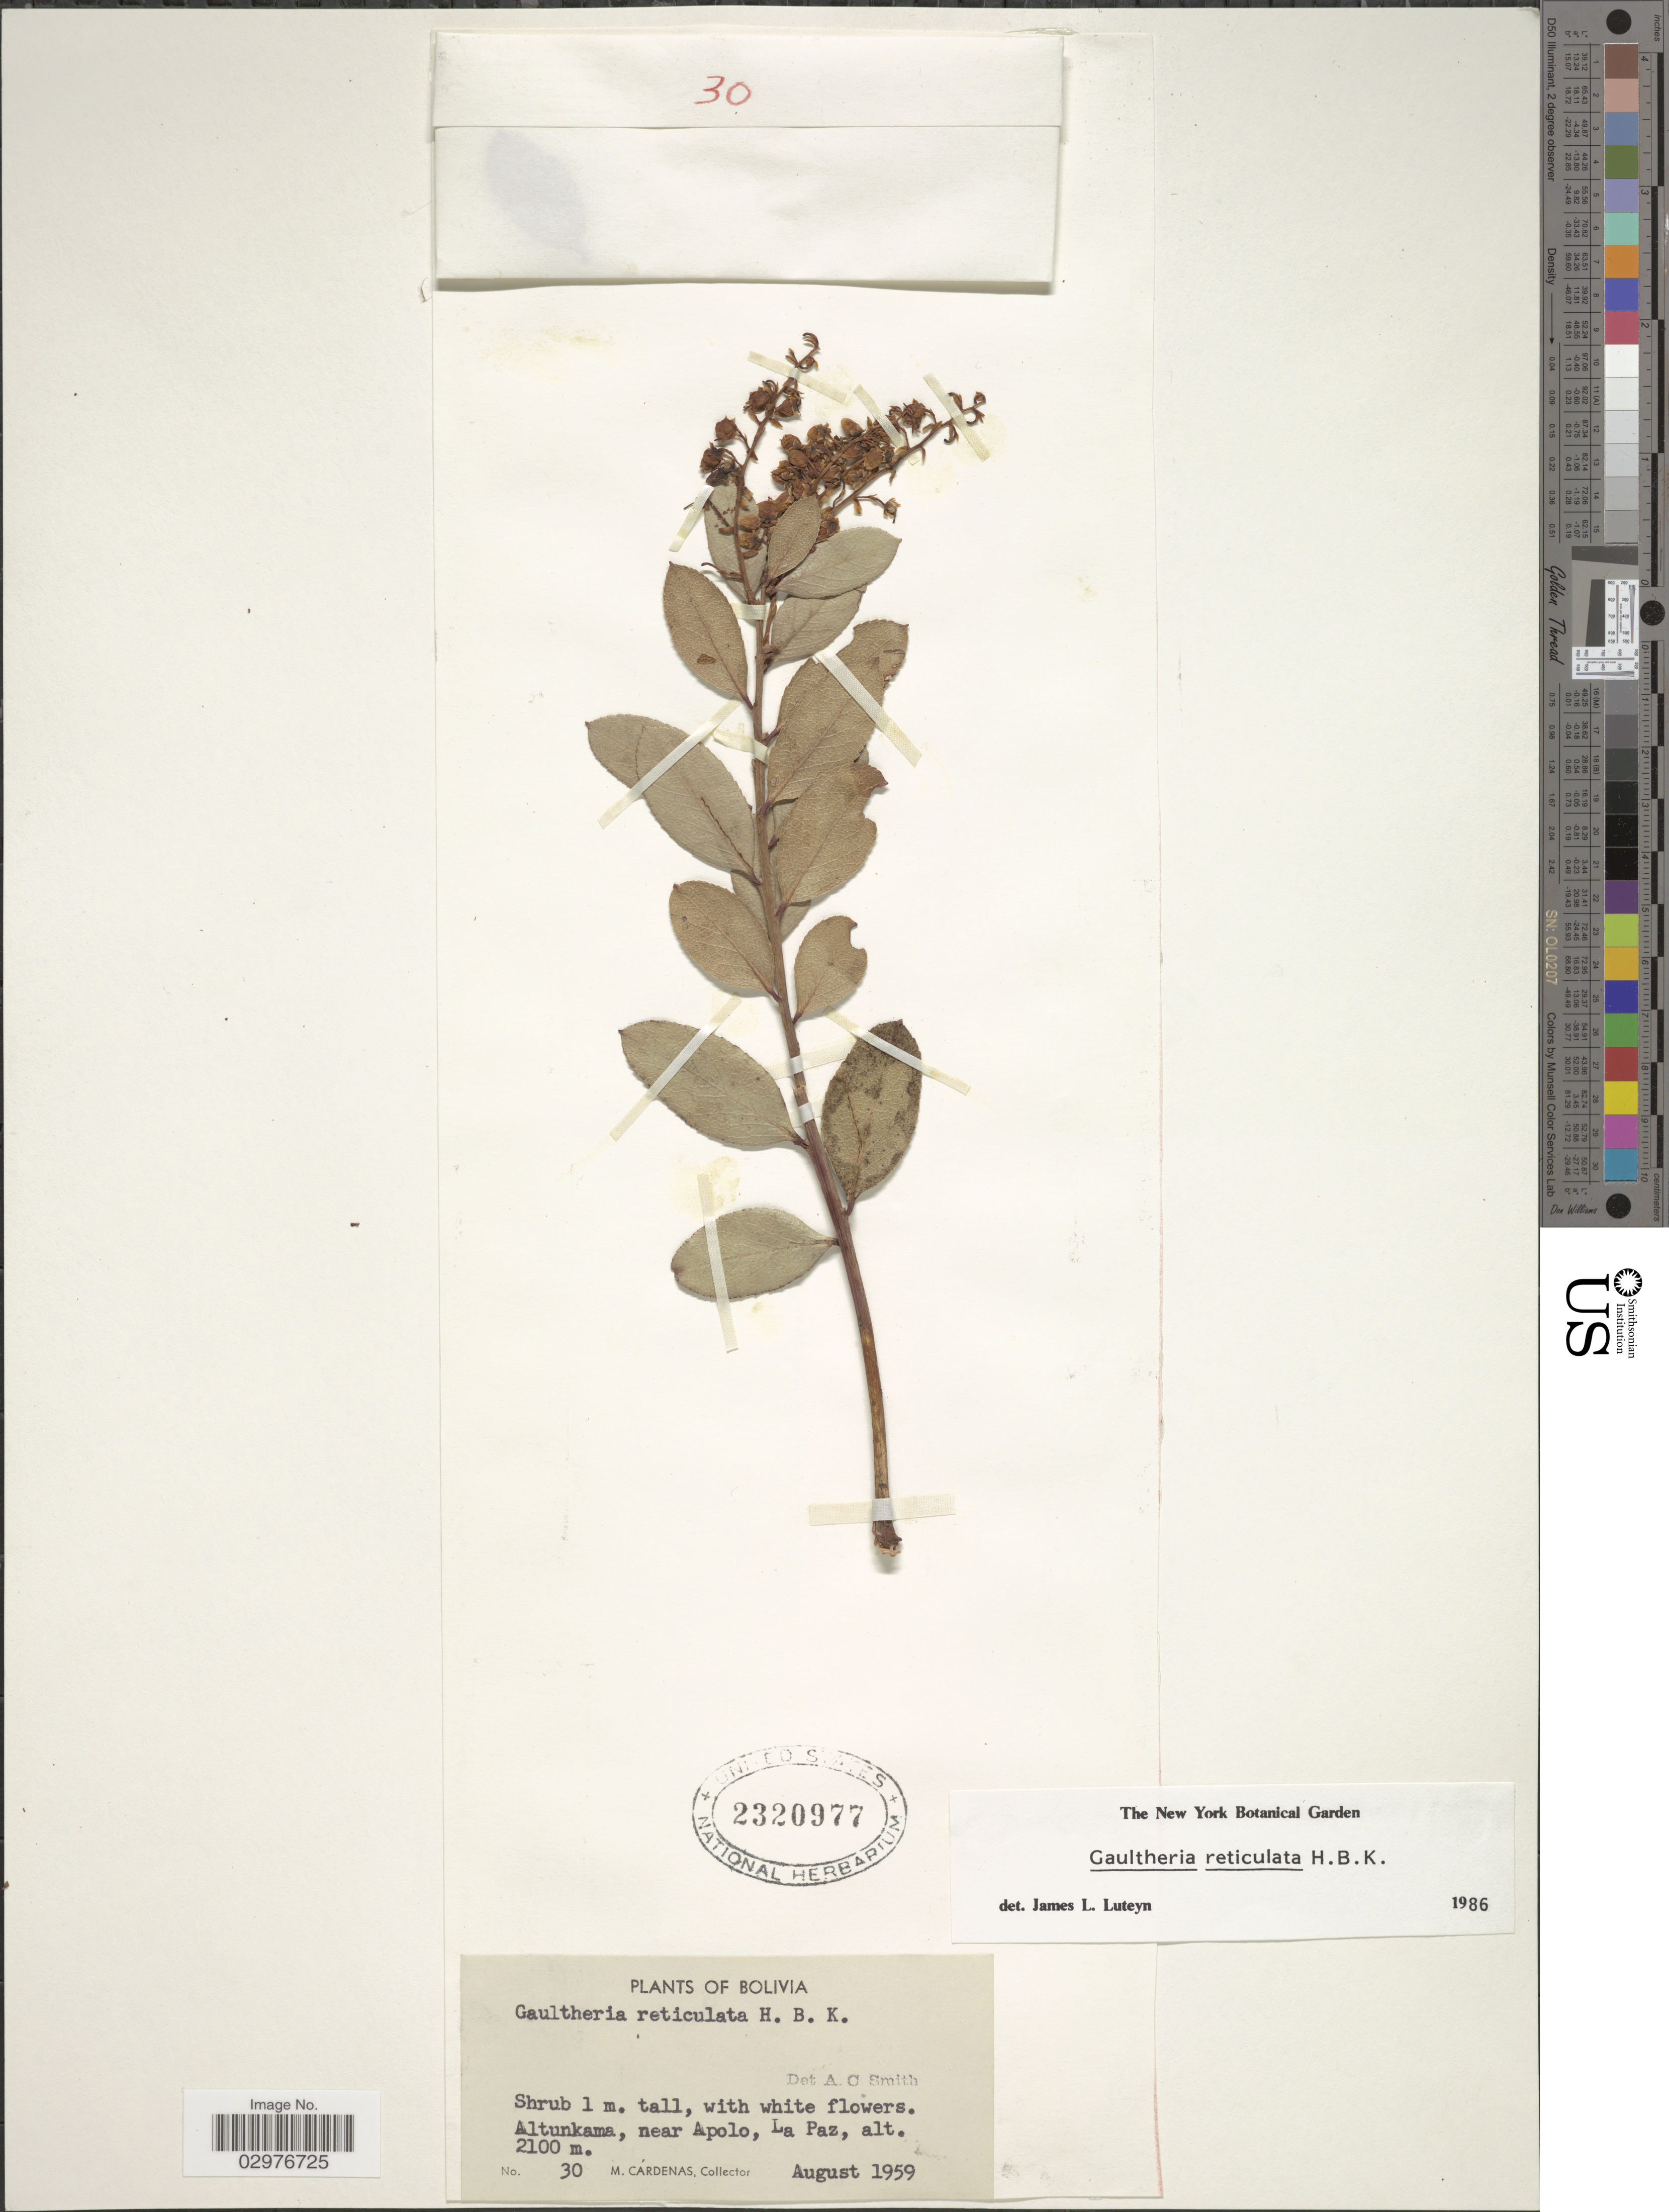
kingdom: Plantae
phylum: Tracheophyta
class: Magnoliopsida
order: Ericales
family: Ericaceae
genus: Gaultheria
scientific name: Gaultheria reticulata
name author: Kunth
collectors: M. Cárdenas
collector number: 30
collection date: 1959-08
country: Bolivia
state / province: La Paz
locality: Altunkama, near Apolo.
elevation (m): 2100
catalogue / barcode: US 2320977